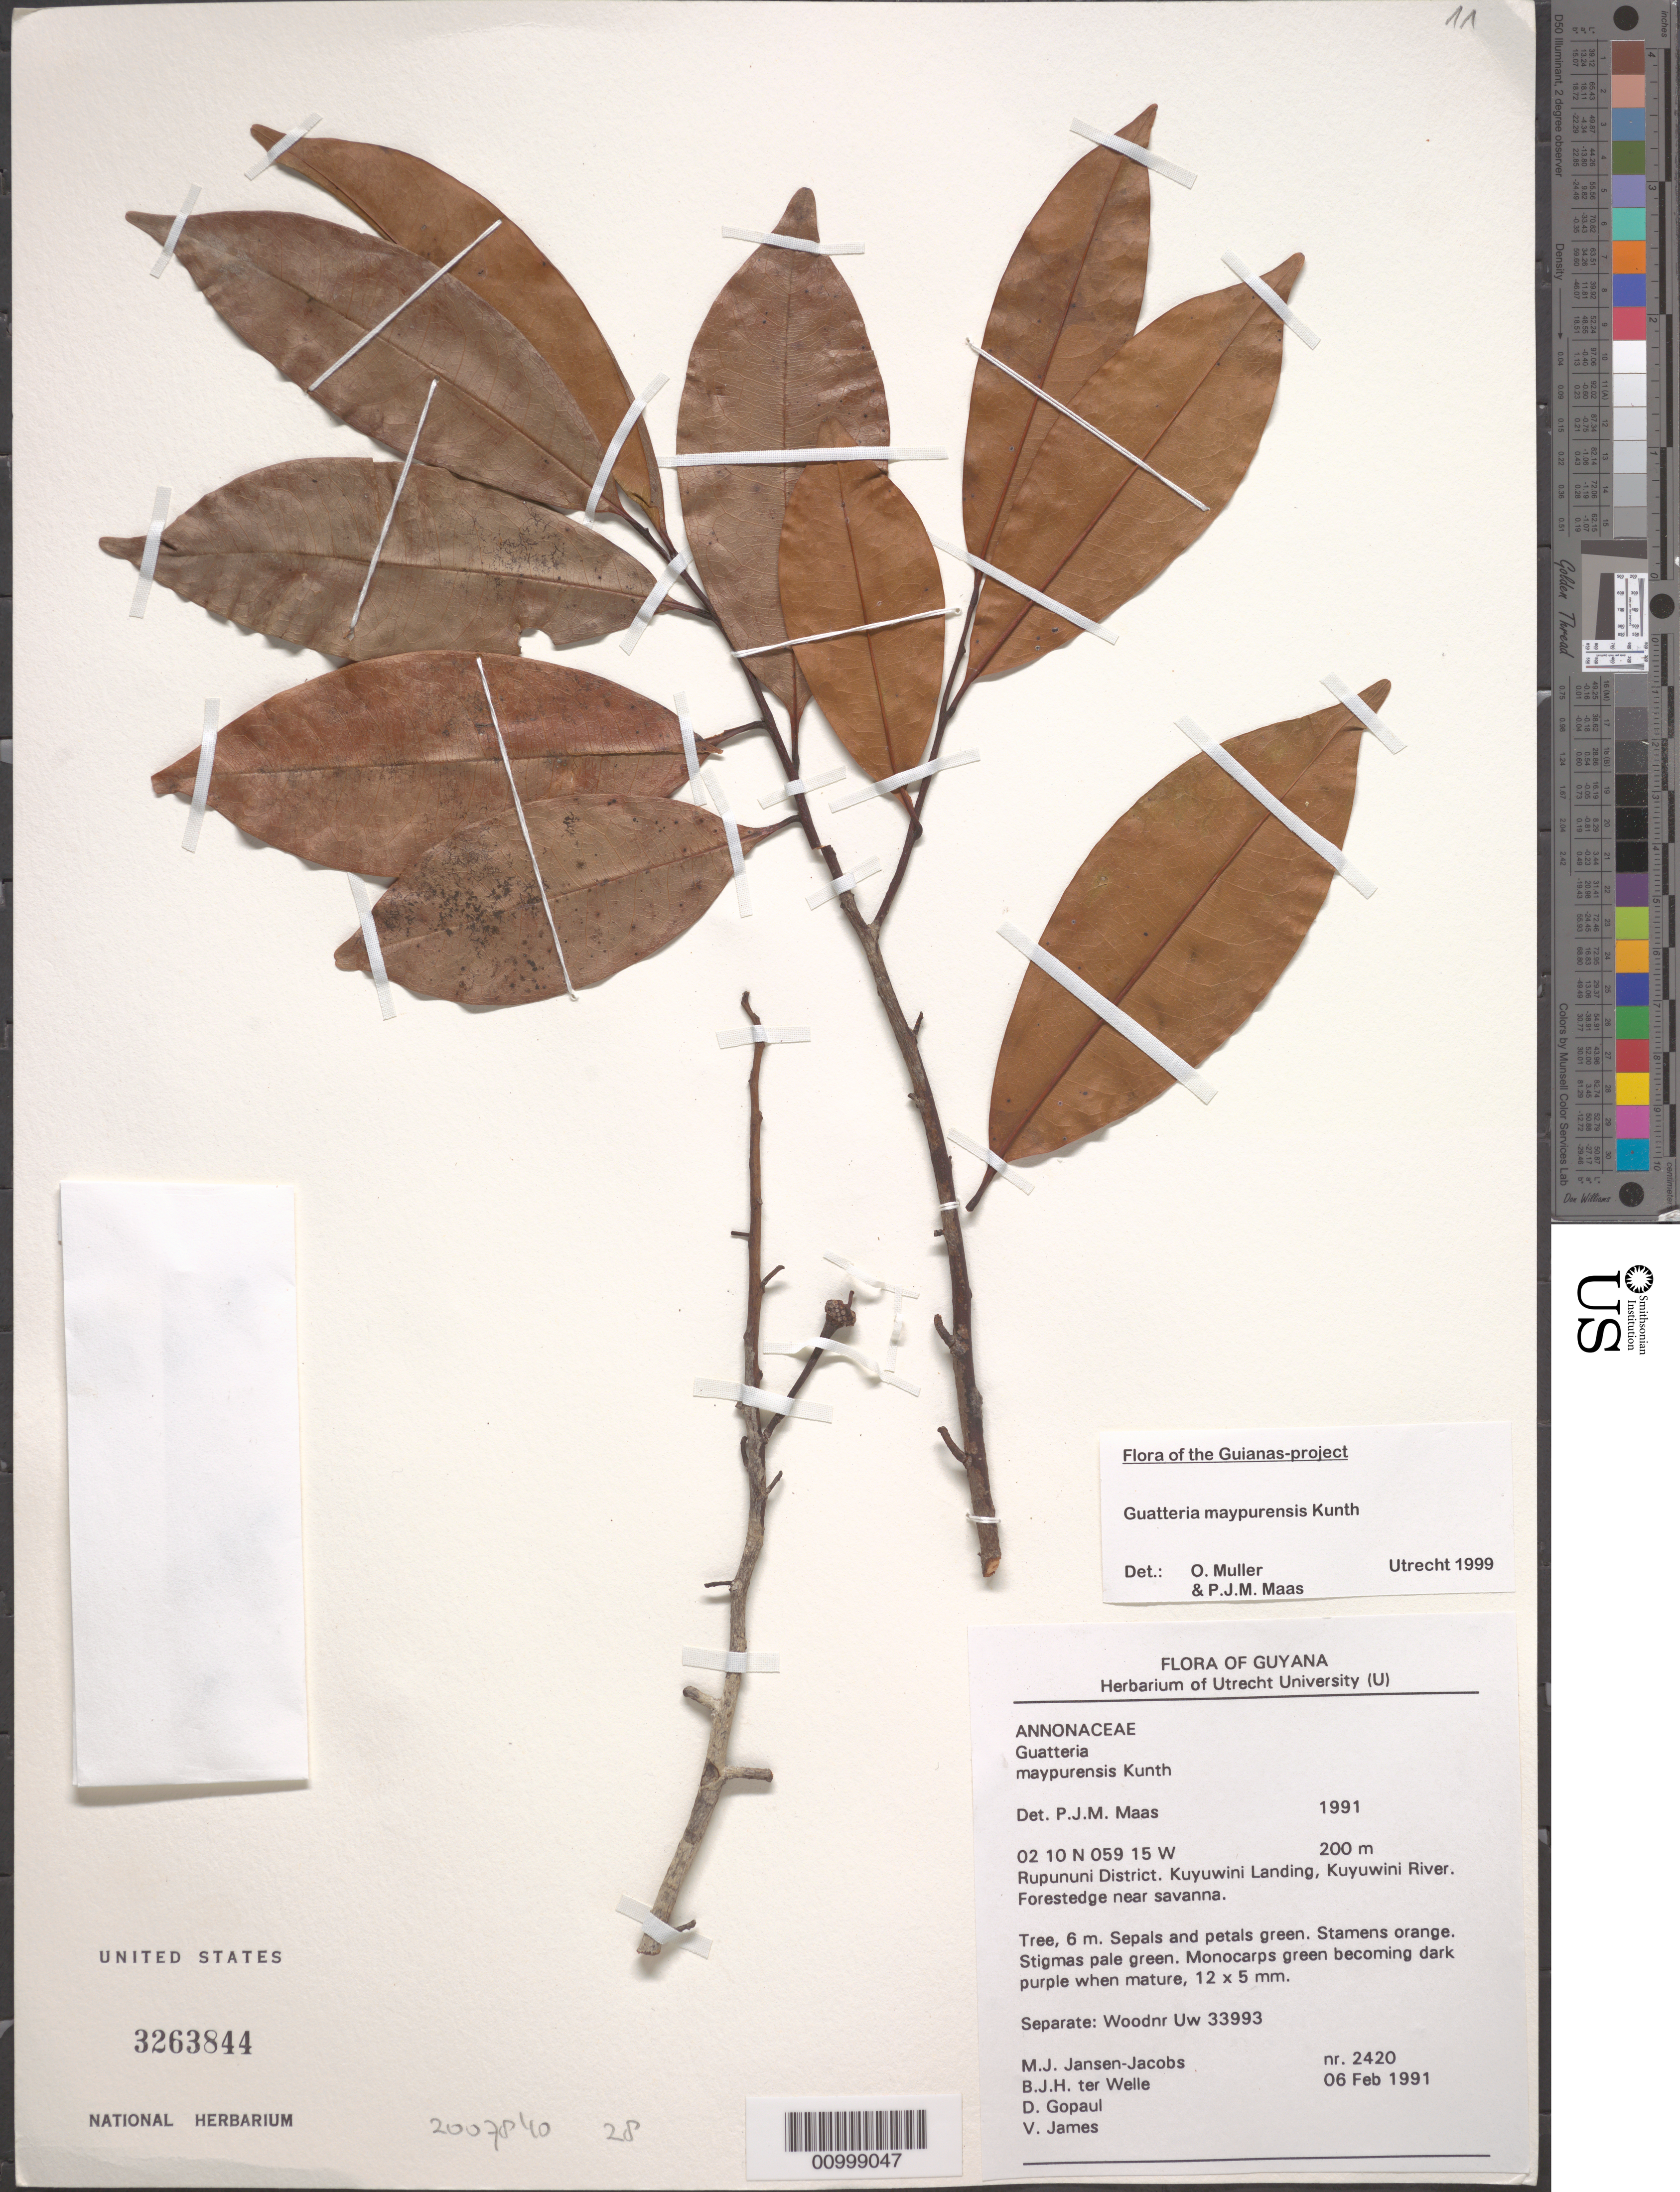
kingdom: Plantae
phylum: Tracheophyta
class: Magnoliopsida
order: Magnoliales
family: Annonaceae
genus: Guatteria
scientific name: Guatteria maypurensis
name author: Kunth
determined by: Mueller, O.; Maas, P. J.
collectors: M. J. Jansen-Jacobs, B. Welle, D. Gopaul & V. James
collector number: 2420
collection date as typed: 6-Feb-91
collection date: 1991-02-06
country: Guyana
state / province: U. Takutu-U. Essequibo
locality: Kuyuwini Landing, Kuyuwini River, Rupununi District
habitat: Forest edge near savanna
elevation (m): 200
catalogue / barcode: US 3263844